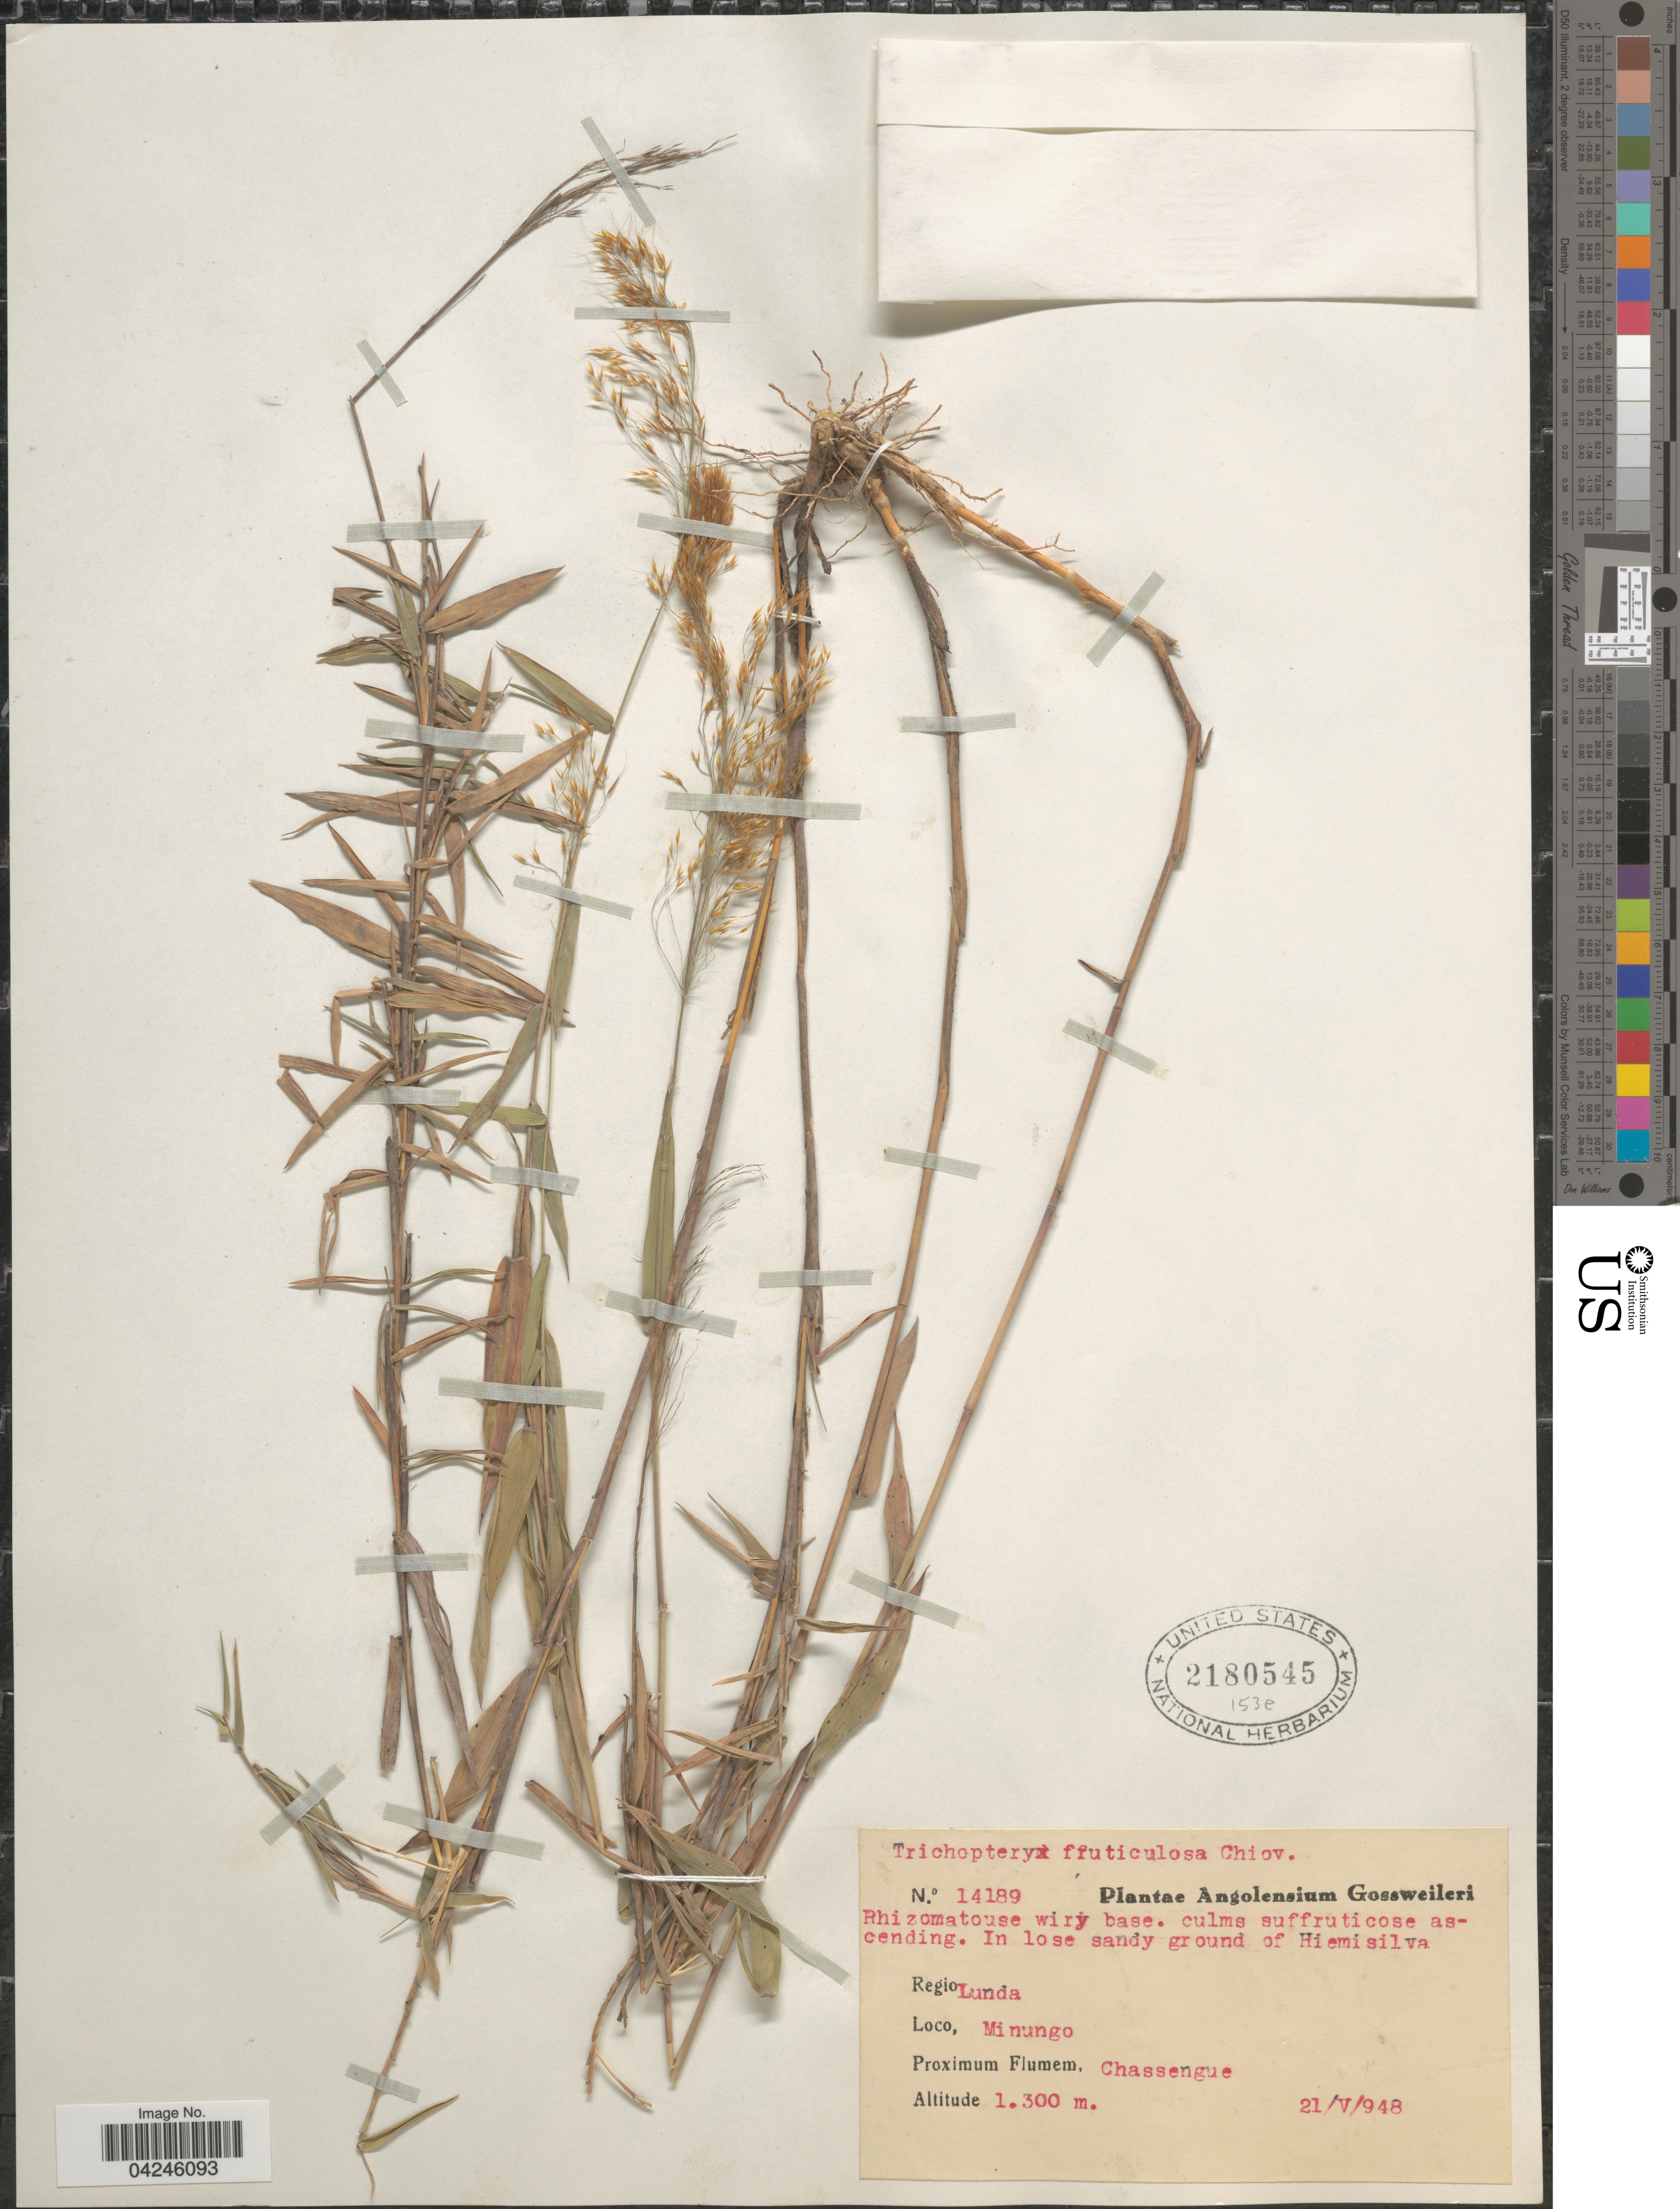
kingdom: Plantae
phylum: Tracheophyta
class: Liliopsida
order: Poales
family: Poaceae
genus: Trichopteryx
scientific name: Trichopteryx fruticulosa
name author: Chiov.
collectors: -. Gossweiler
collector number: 14189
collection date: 1948-05-21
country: Angola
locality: In loose sandy ground of Hiemisilva. Regio Lunda. Minungo. Proximum Flumen, Chassengue.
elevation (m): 1300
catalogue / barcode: US 2180545